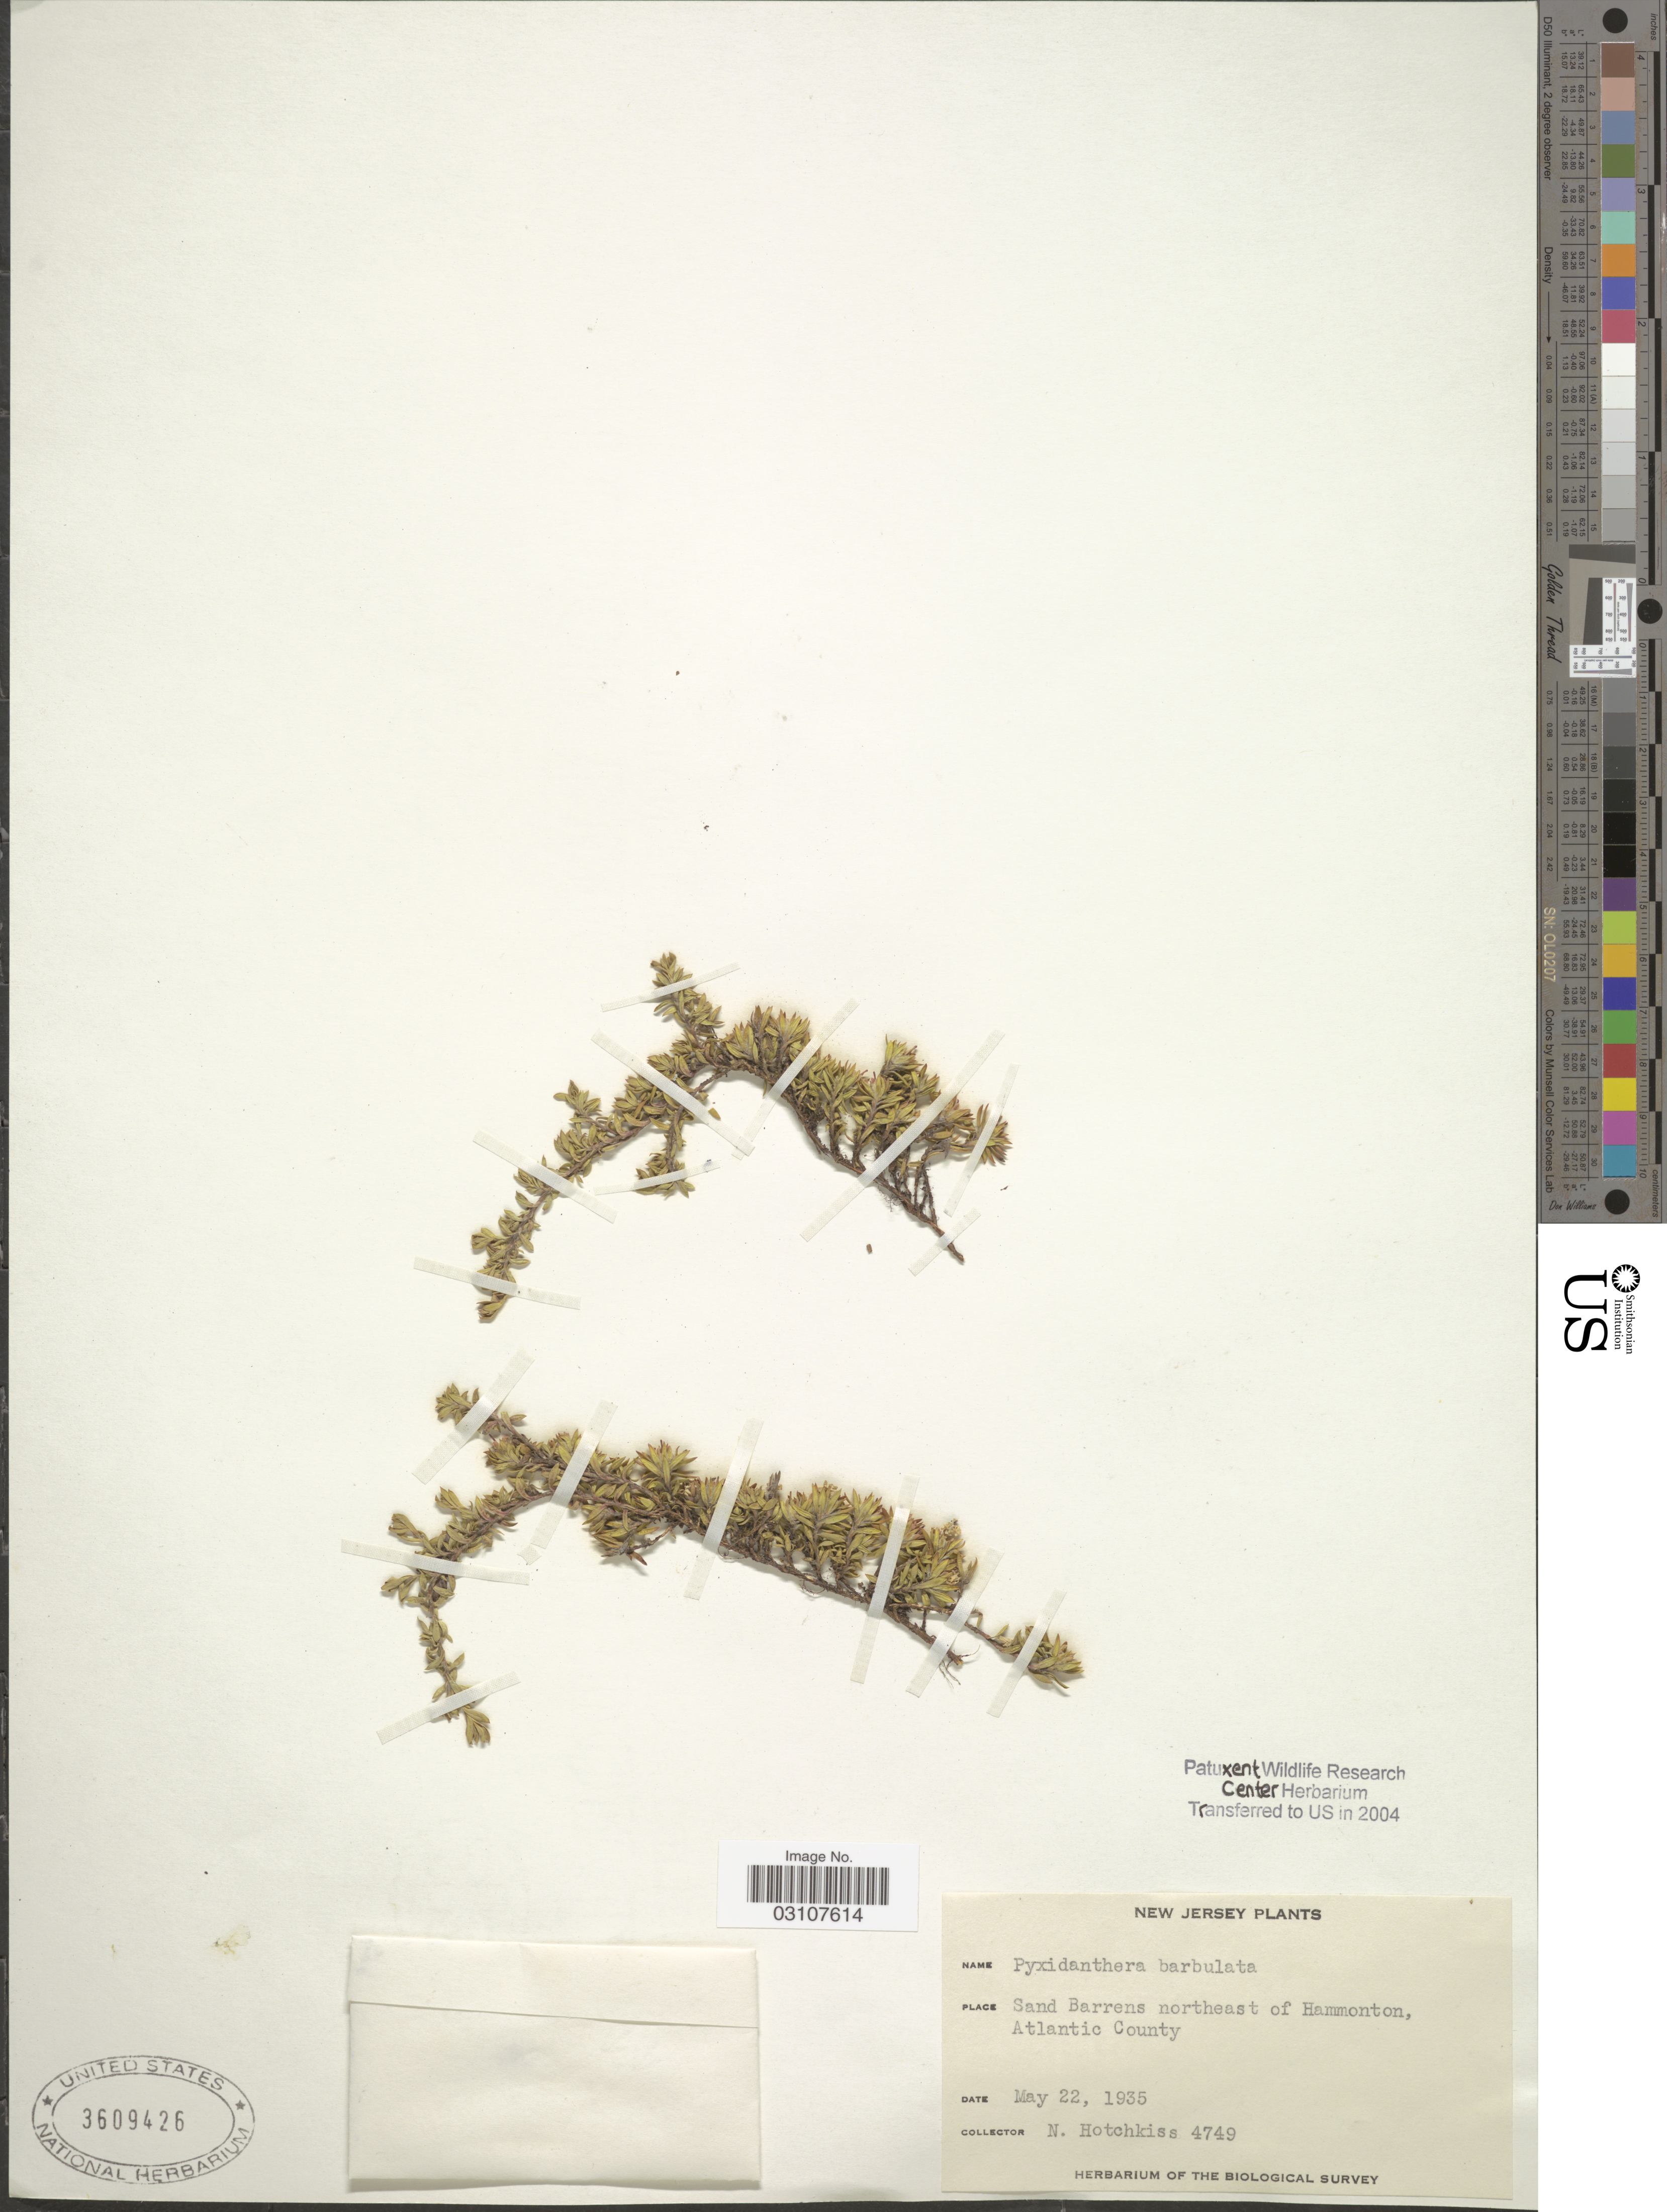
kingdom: Plantae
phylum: Tracheophyta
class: Magnoliopsida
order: Ericales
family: Diapensiaceae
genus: Pyxidanthera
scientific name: Pyxidanthera barbulata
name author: Michx.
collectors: N. Hotchkiss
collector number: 4749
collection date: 1935-05-22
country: United States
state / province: New Jersey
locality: Sand Barrens northeast of Hammonton, Atlantic County.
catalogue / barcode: US 3609426